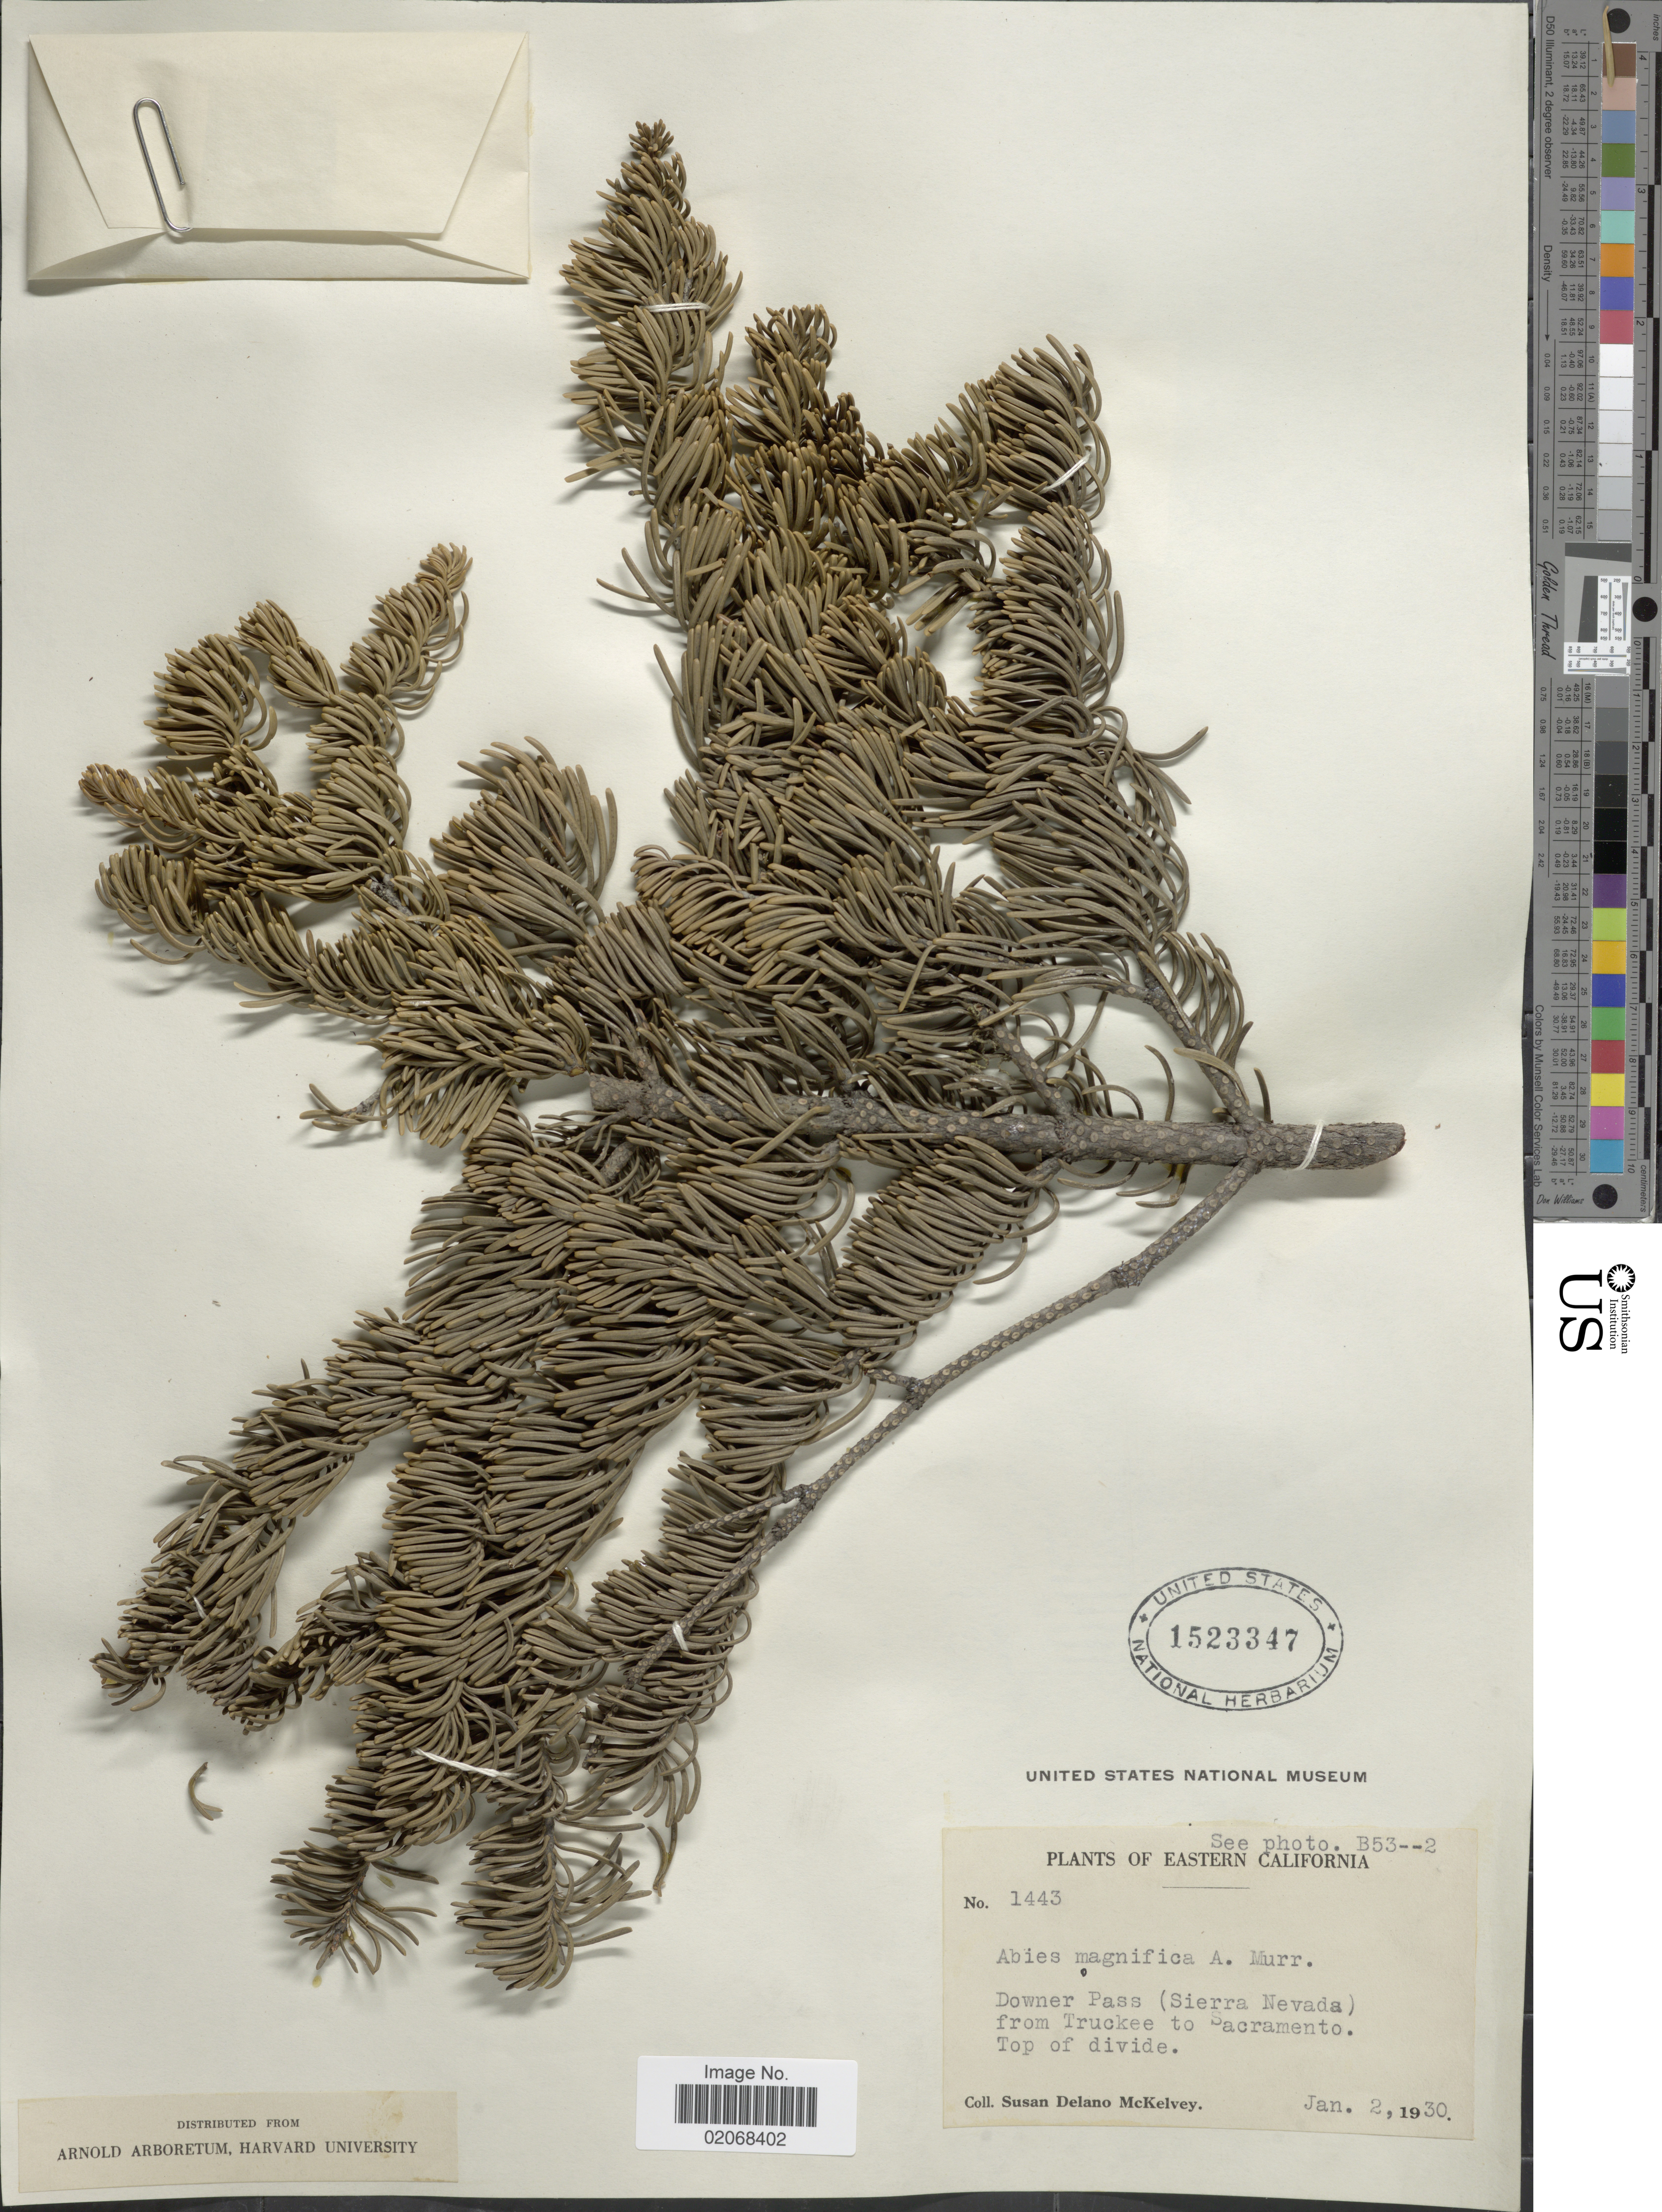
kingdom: Plantae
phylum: Tracheophyta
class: Pinopsida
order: Pinales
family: Pinaceae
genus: Abies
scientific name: Abies magnifica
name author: A. Murray bis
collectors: S. A. McKelvey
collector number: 1443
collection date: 1930-01-02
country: United States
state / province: California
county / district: Sacramento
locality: Eastern California, Downer Pass (Sierra Nevada) from Truckee to Sacramento. Top of divide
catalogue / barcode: US 1523347